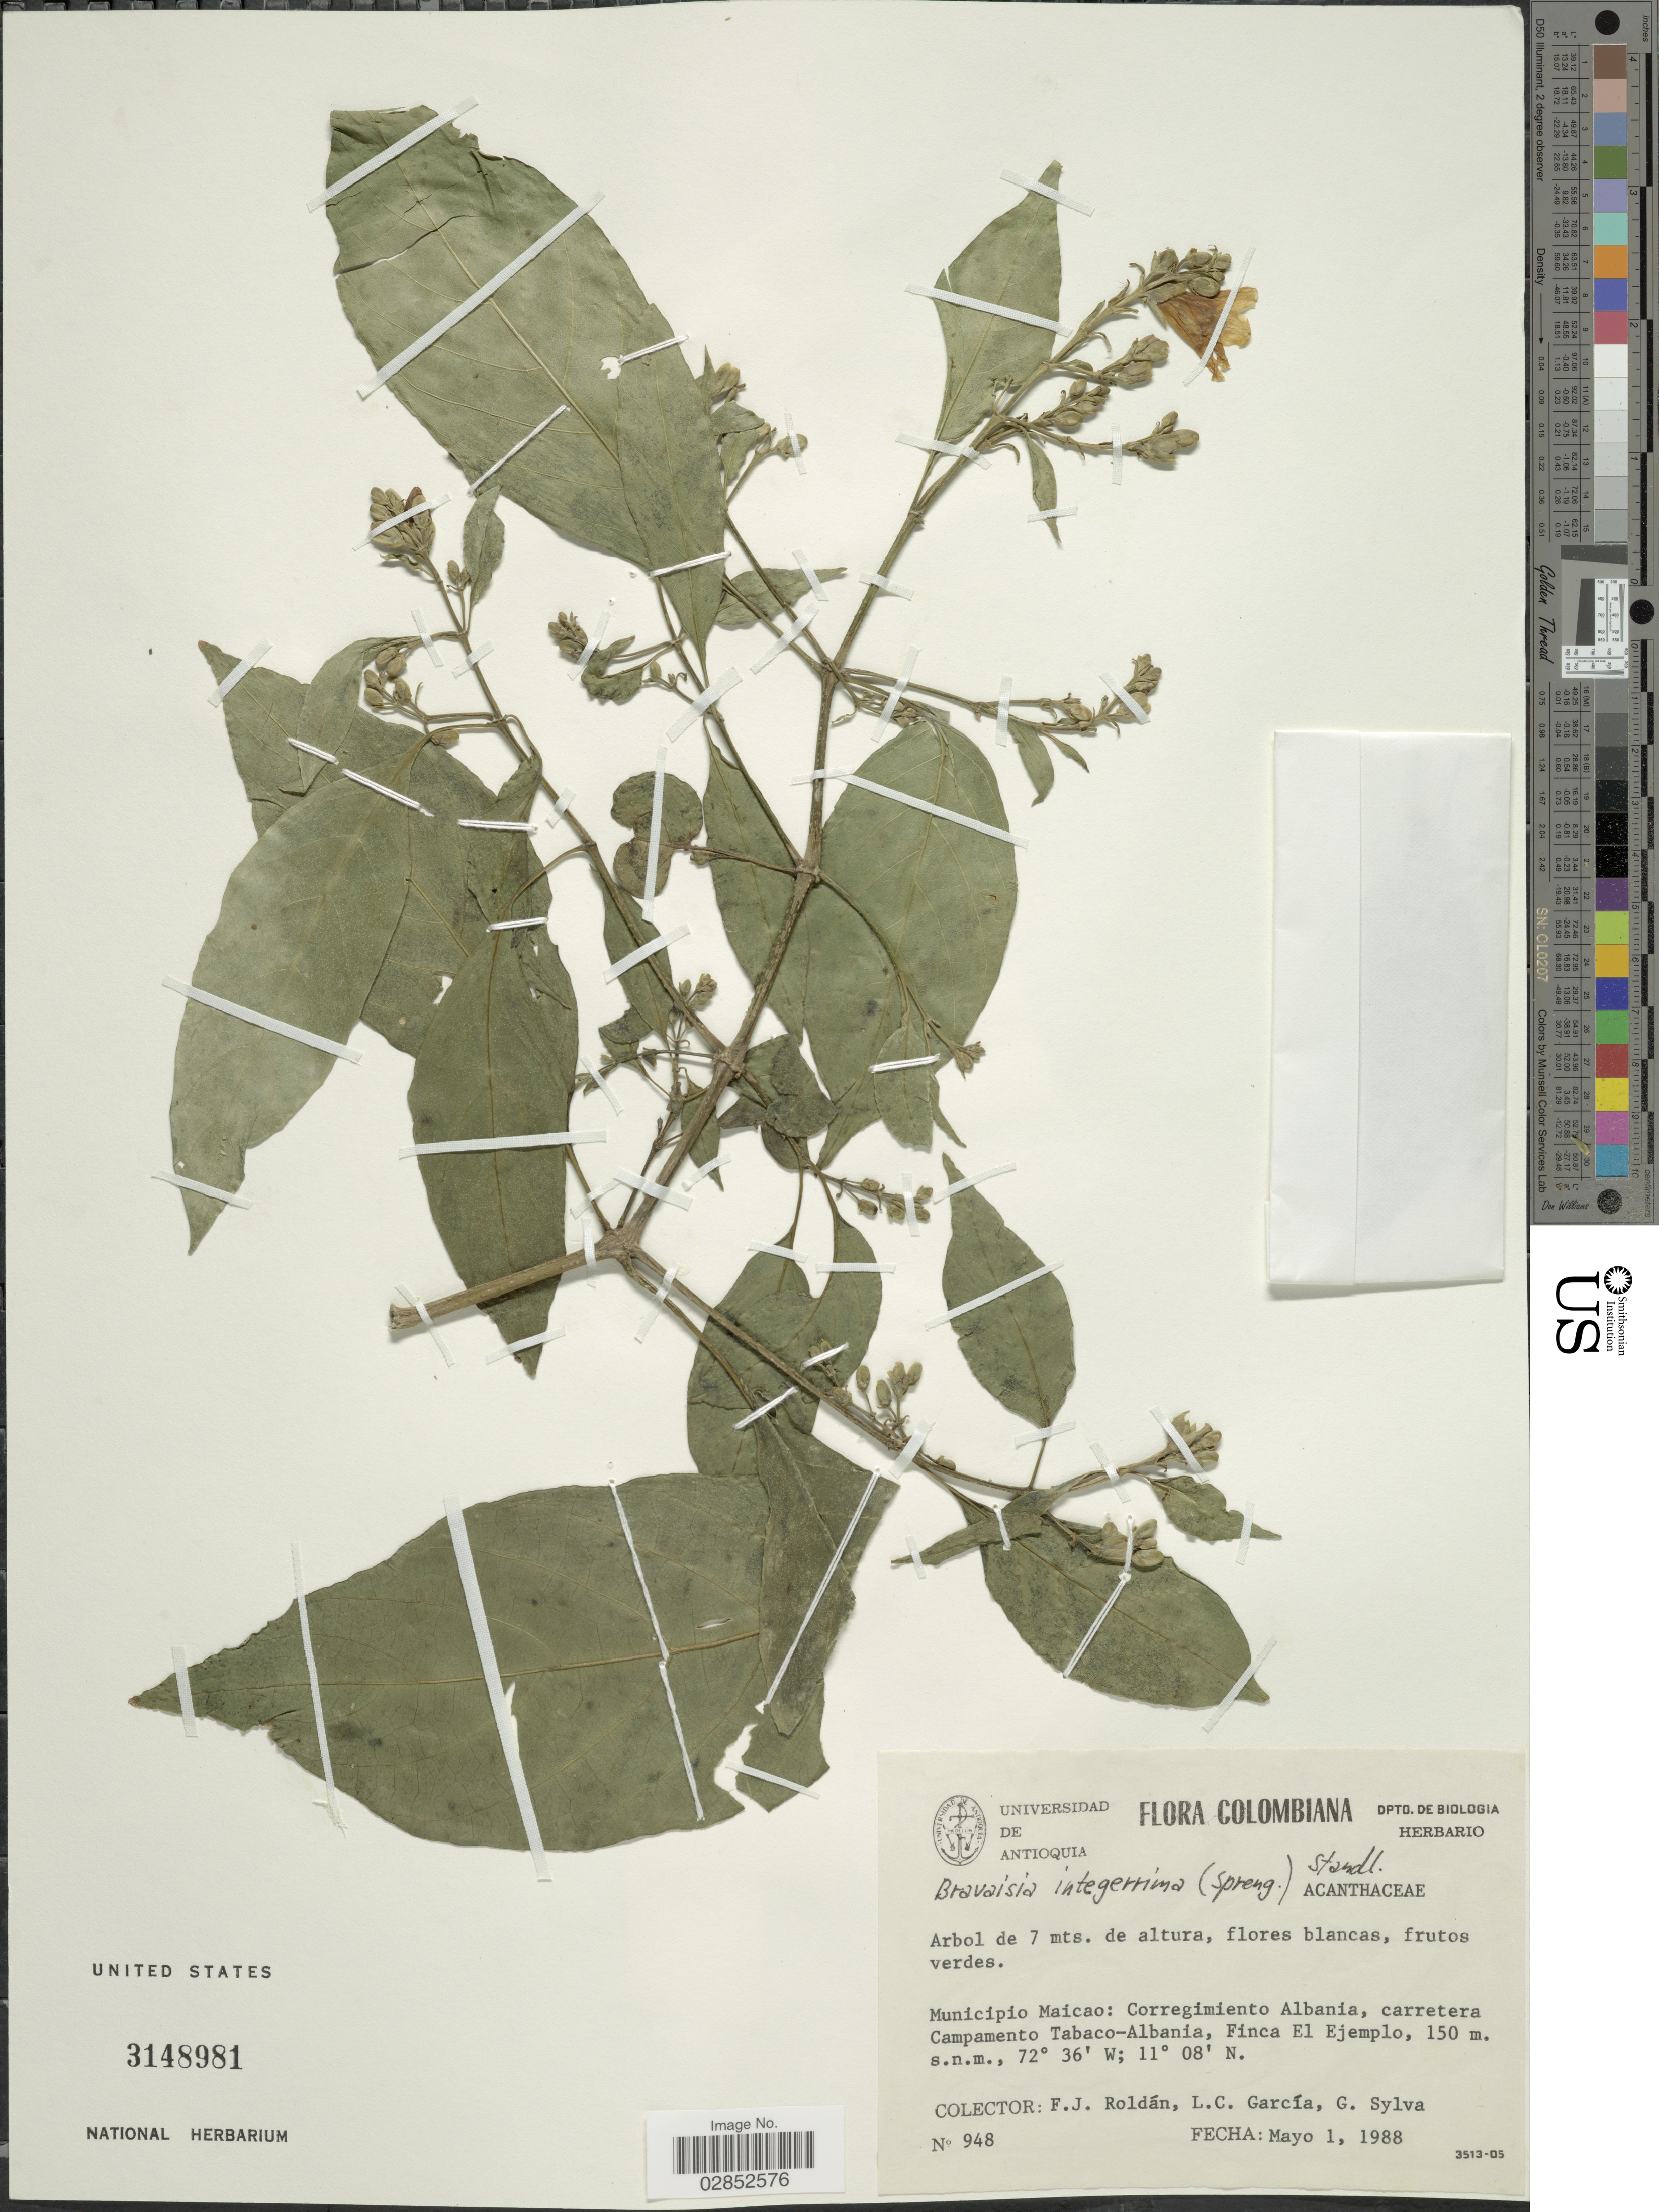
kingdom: Plantae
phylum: Tracheophyta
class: Magnoliopsida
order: Lamiales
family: Acanthaceae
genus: Bravaisia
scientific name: Bravaisia integerrima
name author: (Spreng.) Standl.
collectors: F. J. Roldán, L. C. Garcia & G. Sylva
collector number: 948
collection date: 1988-05-01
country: Colombia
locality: Municipio Maicao: Corregimiento Albania, carretera Campamento Tabaco-Albania, Finca El Ejemplo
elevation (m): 150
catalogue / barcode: US 3148981